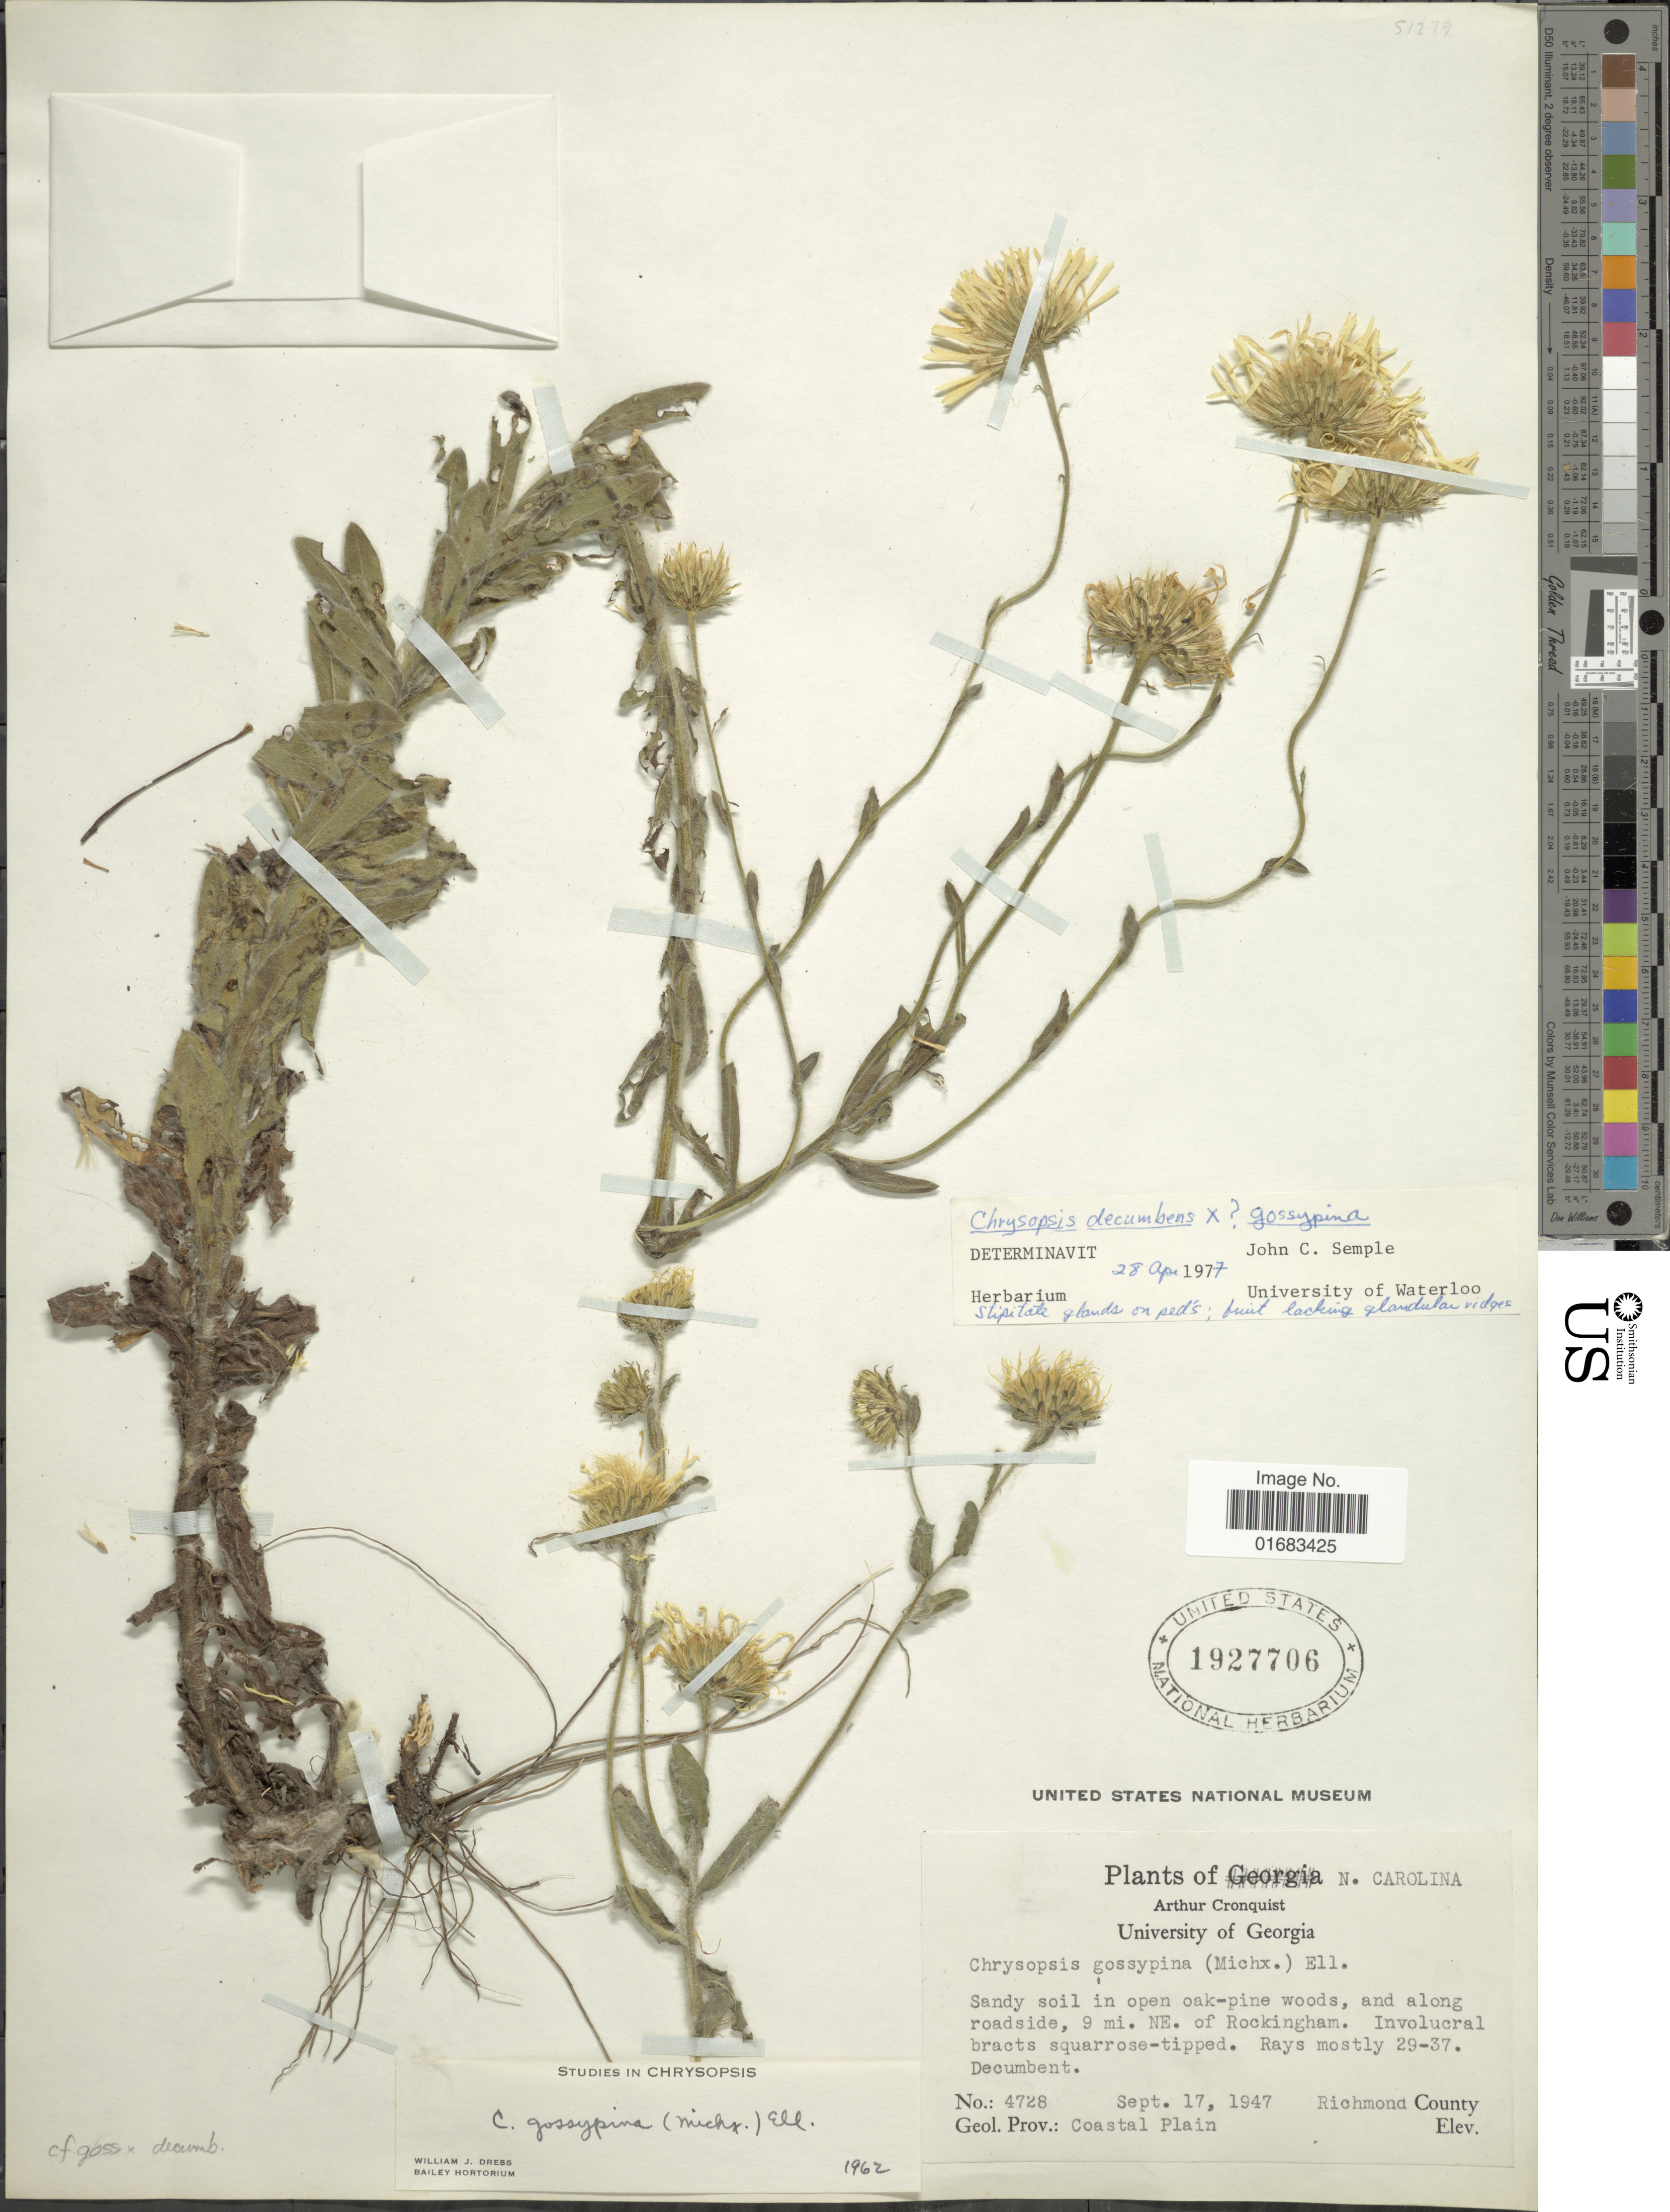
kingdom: Plantae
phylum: Tracheophyta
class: Magnoliopsida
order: Asterales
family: Asteraceae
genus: Chrysopsis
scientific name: Chrysopsis decumbens x C. gossypina (Michx.) Elliott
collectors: A. J. Cronquist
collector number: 4728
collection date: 1947-09-17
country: United States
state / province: North Carolina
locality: N. Carolina. in open oak-pine woods, and along roadside, 9 mi. NE. of Rockinham. Richmond County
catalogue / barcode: US 1927706